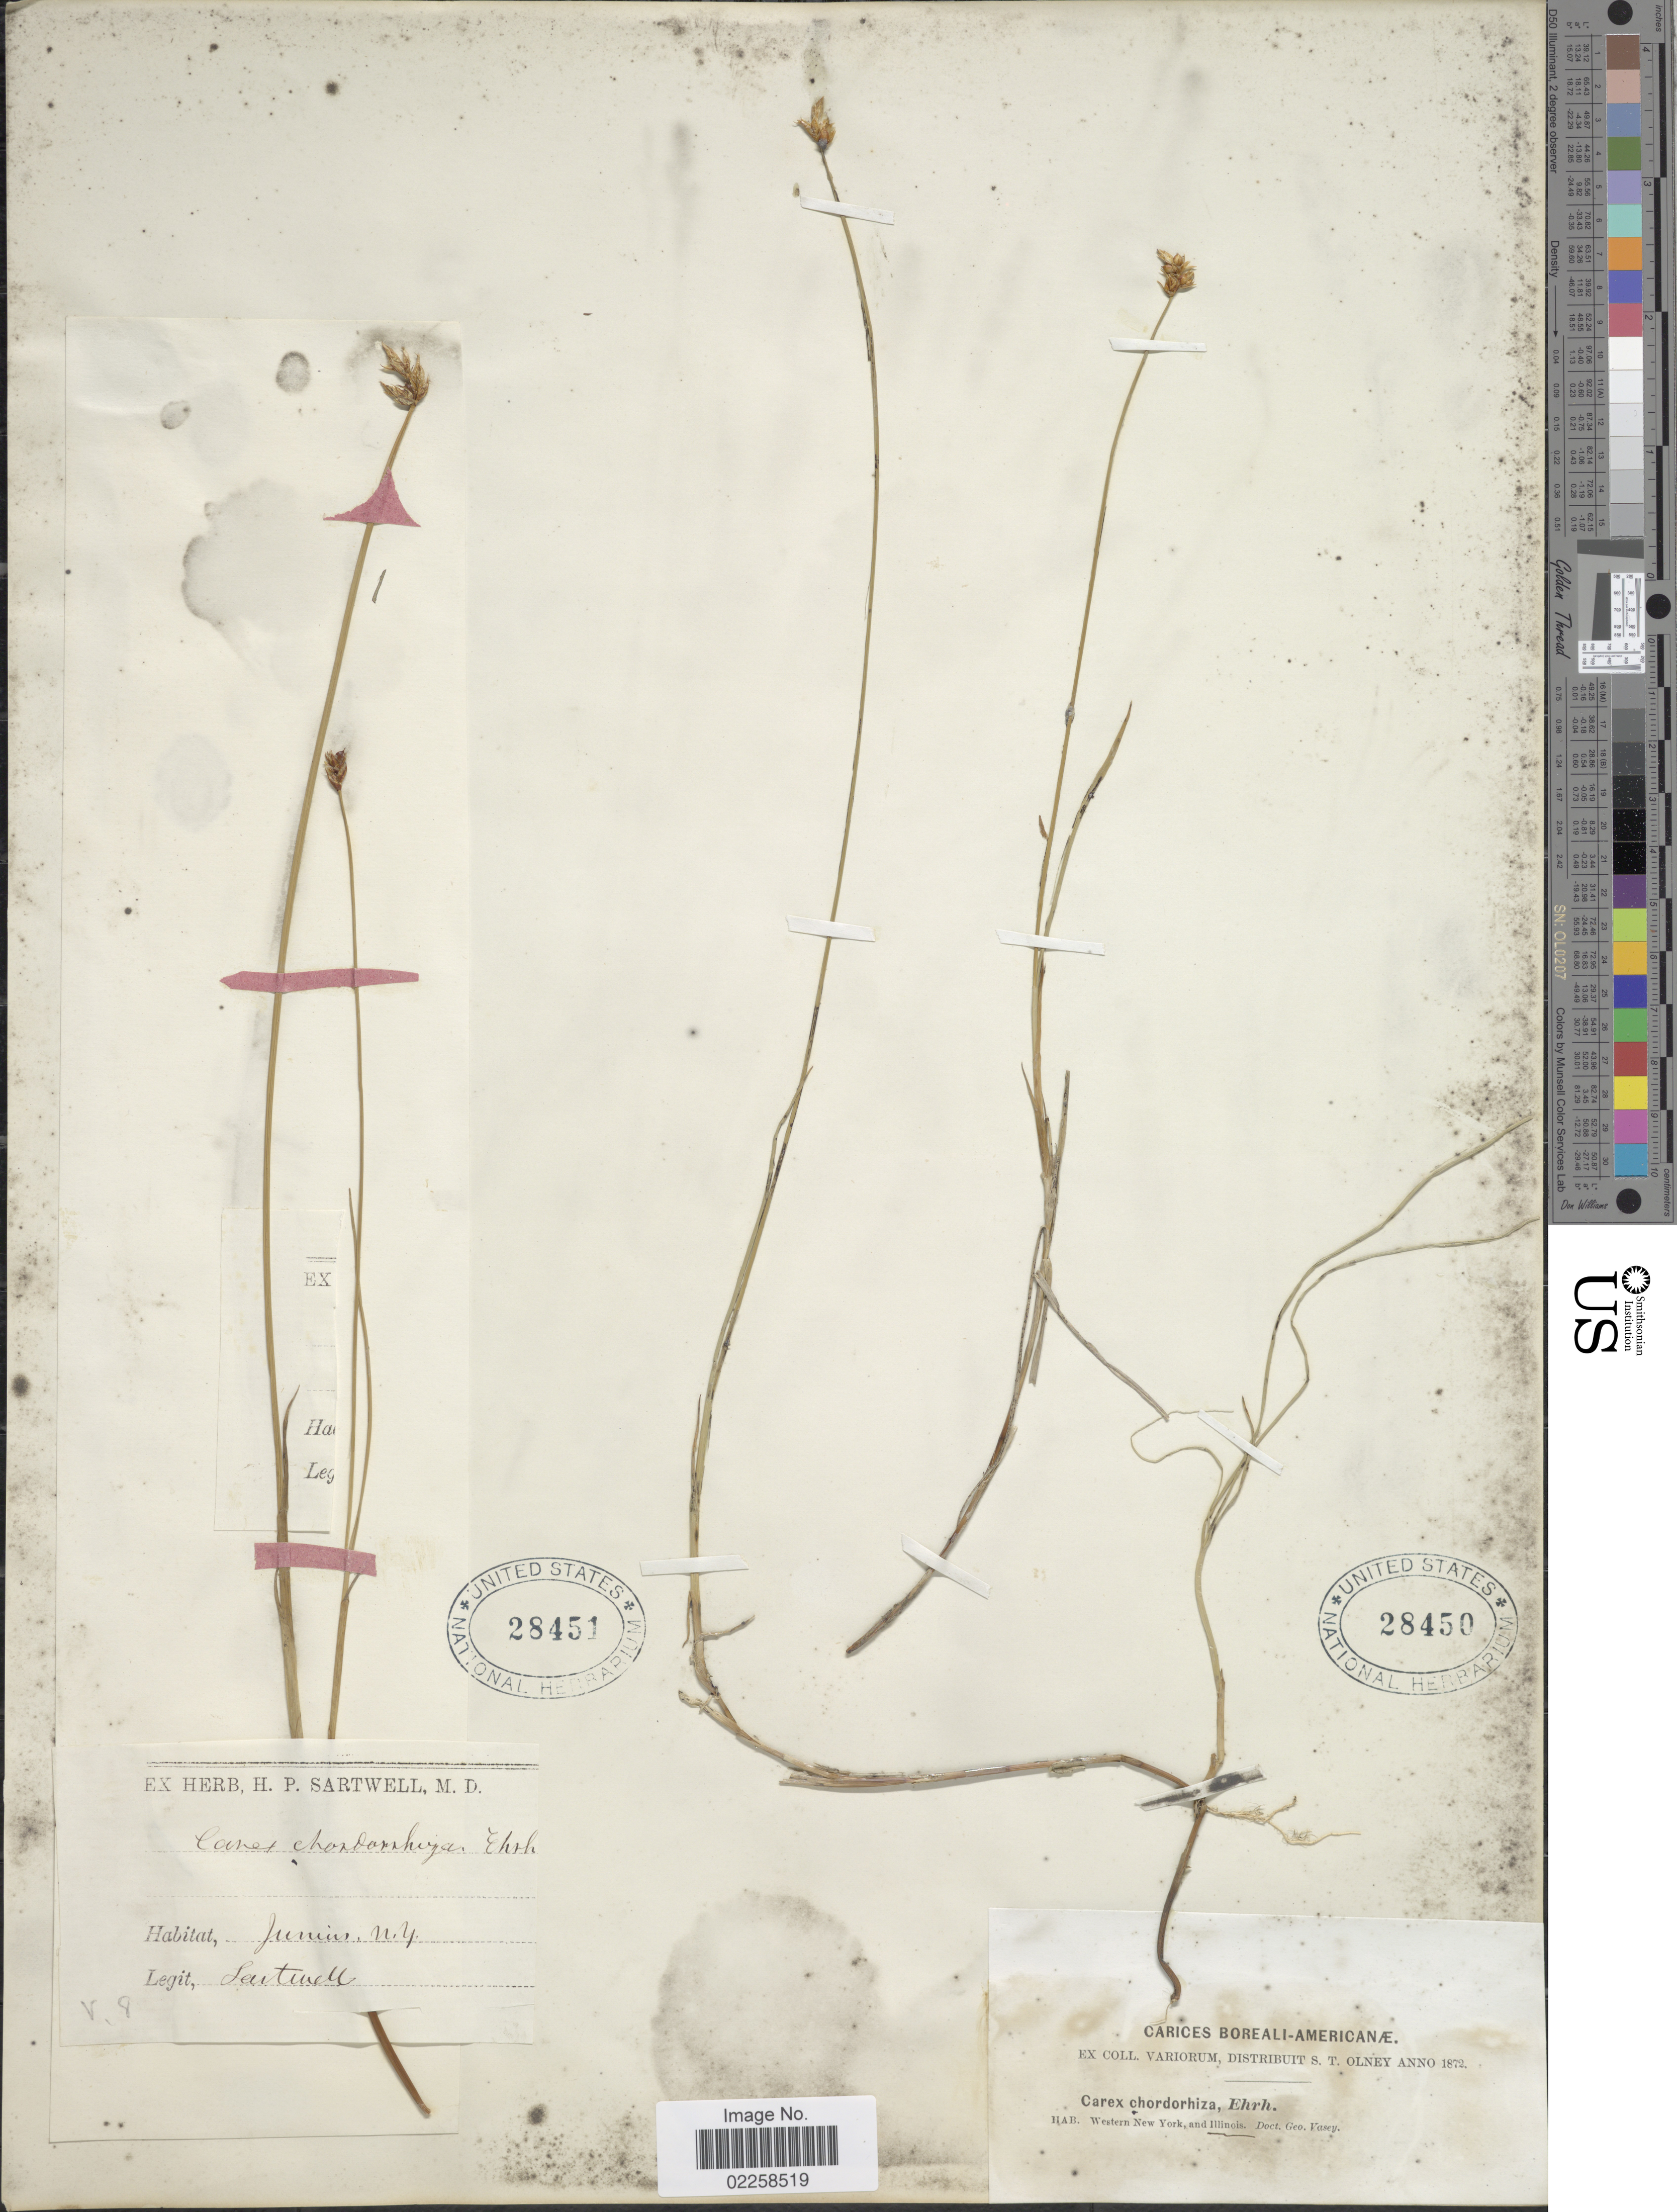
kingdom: Plantae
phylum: Tracheophyta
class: Liliopsida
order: Poales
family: Cyperaceae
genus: Carex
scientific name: Carex chordorrhiza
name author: L. f.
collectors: G. Vasey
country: United States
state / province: Illinois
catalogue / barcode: US 28450